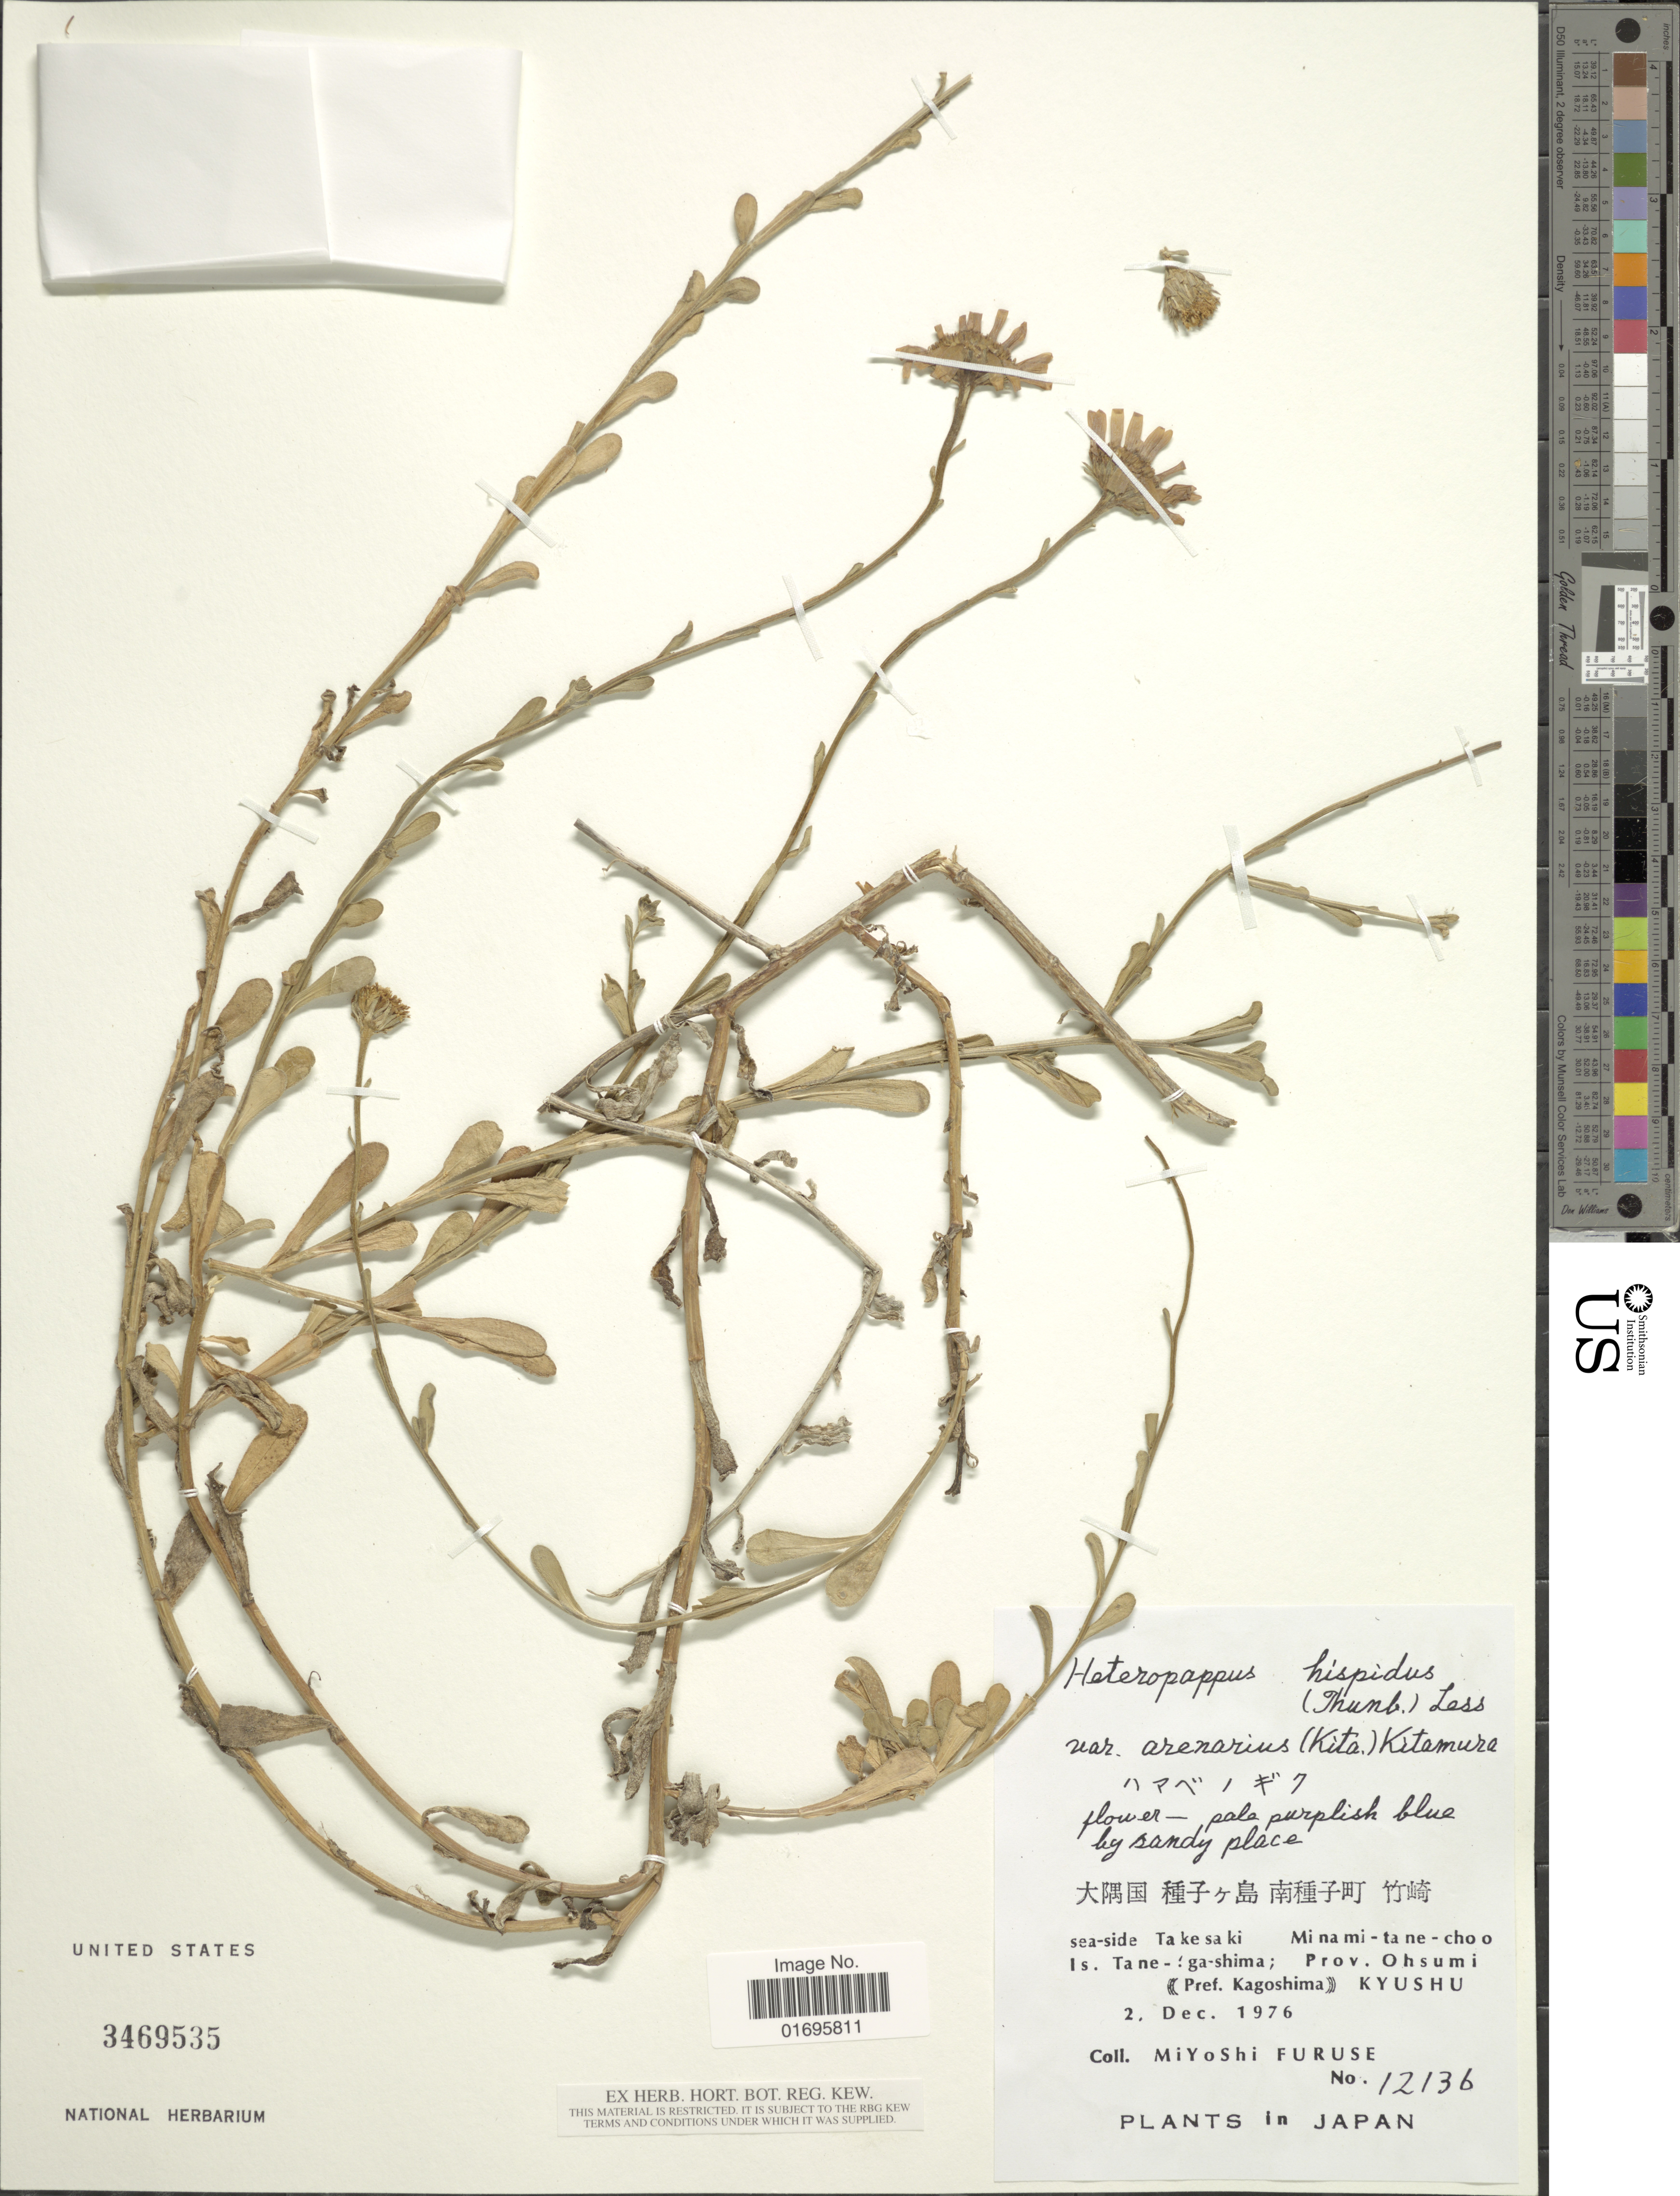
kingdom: Plantae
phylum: Tracheophyta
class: Magnoliopsida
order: Asterales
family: Asteraceae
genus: Heteropappus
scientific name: Heteropappus crenatifolius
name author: (Hand.-Mazz.) Grierson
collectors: M. Furuse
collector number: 12136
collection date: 1976-12-02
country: Japan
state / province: Kagosima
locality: X. Sea-side Takesaki. Mi na me - ta ne - cho o Is. Ta ne-l ga0shima; Prov. Ohsumi (Pref. Kagoshima) Kyushu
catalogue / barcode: US 3469535